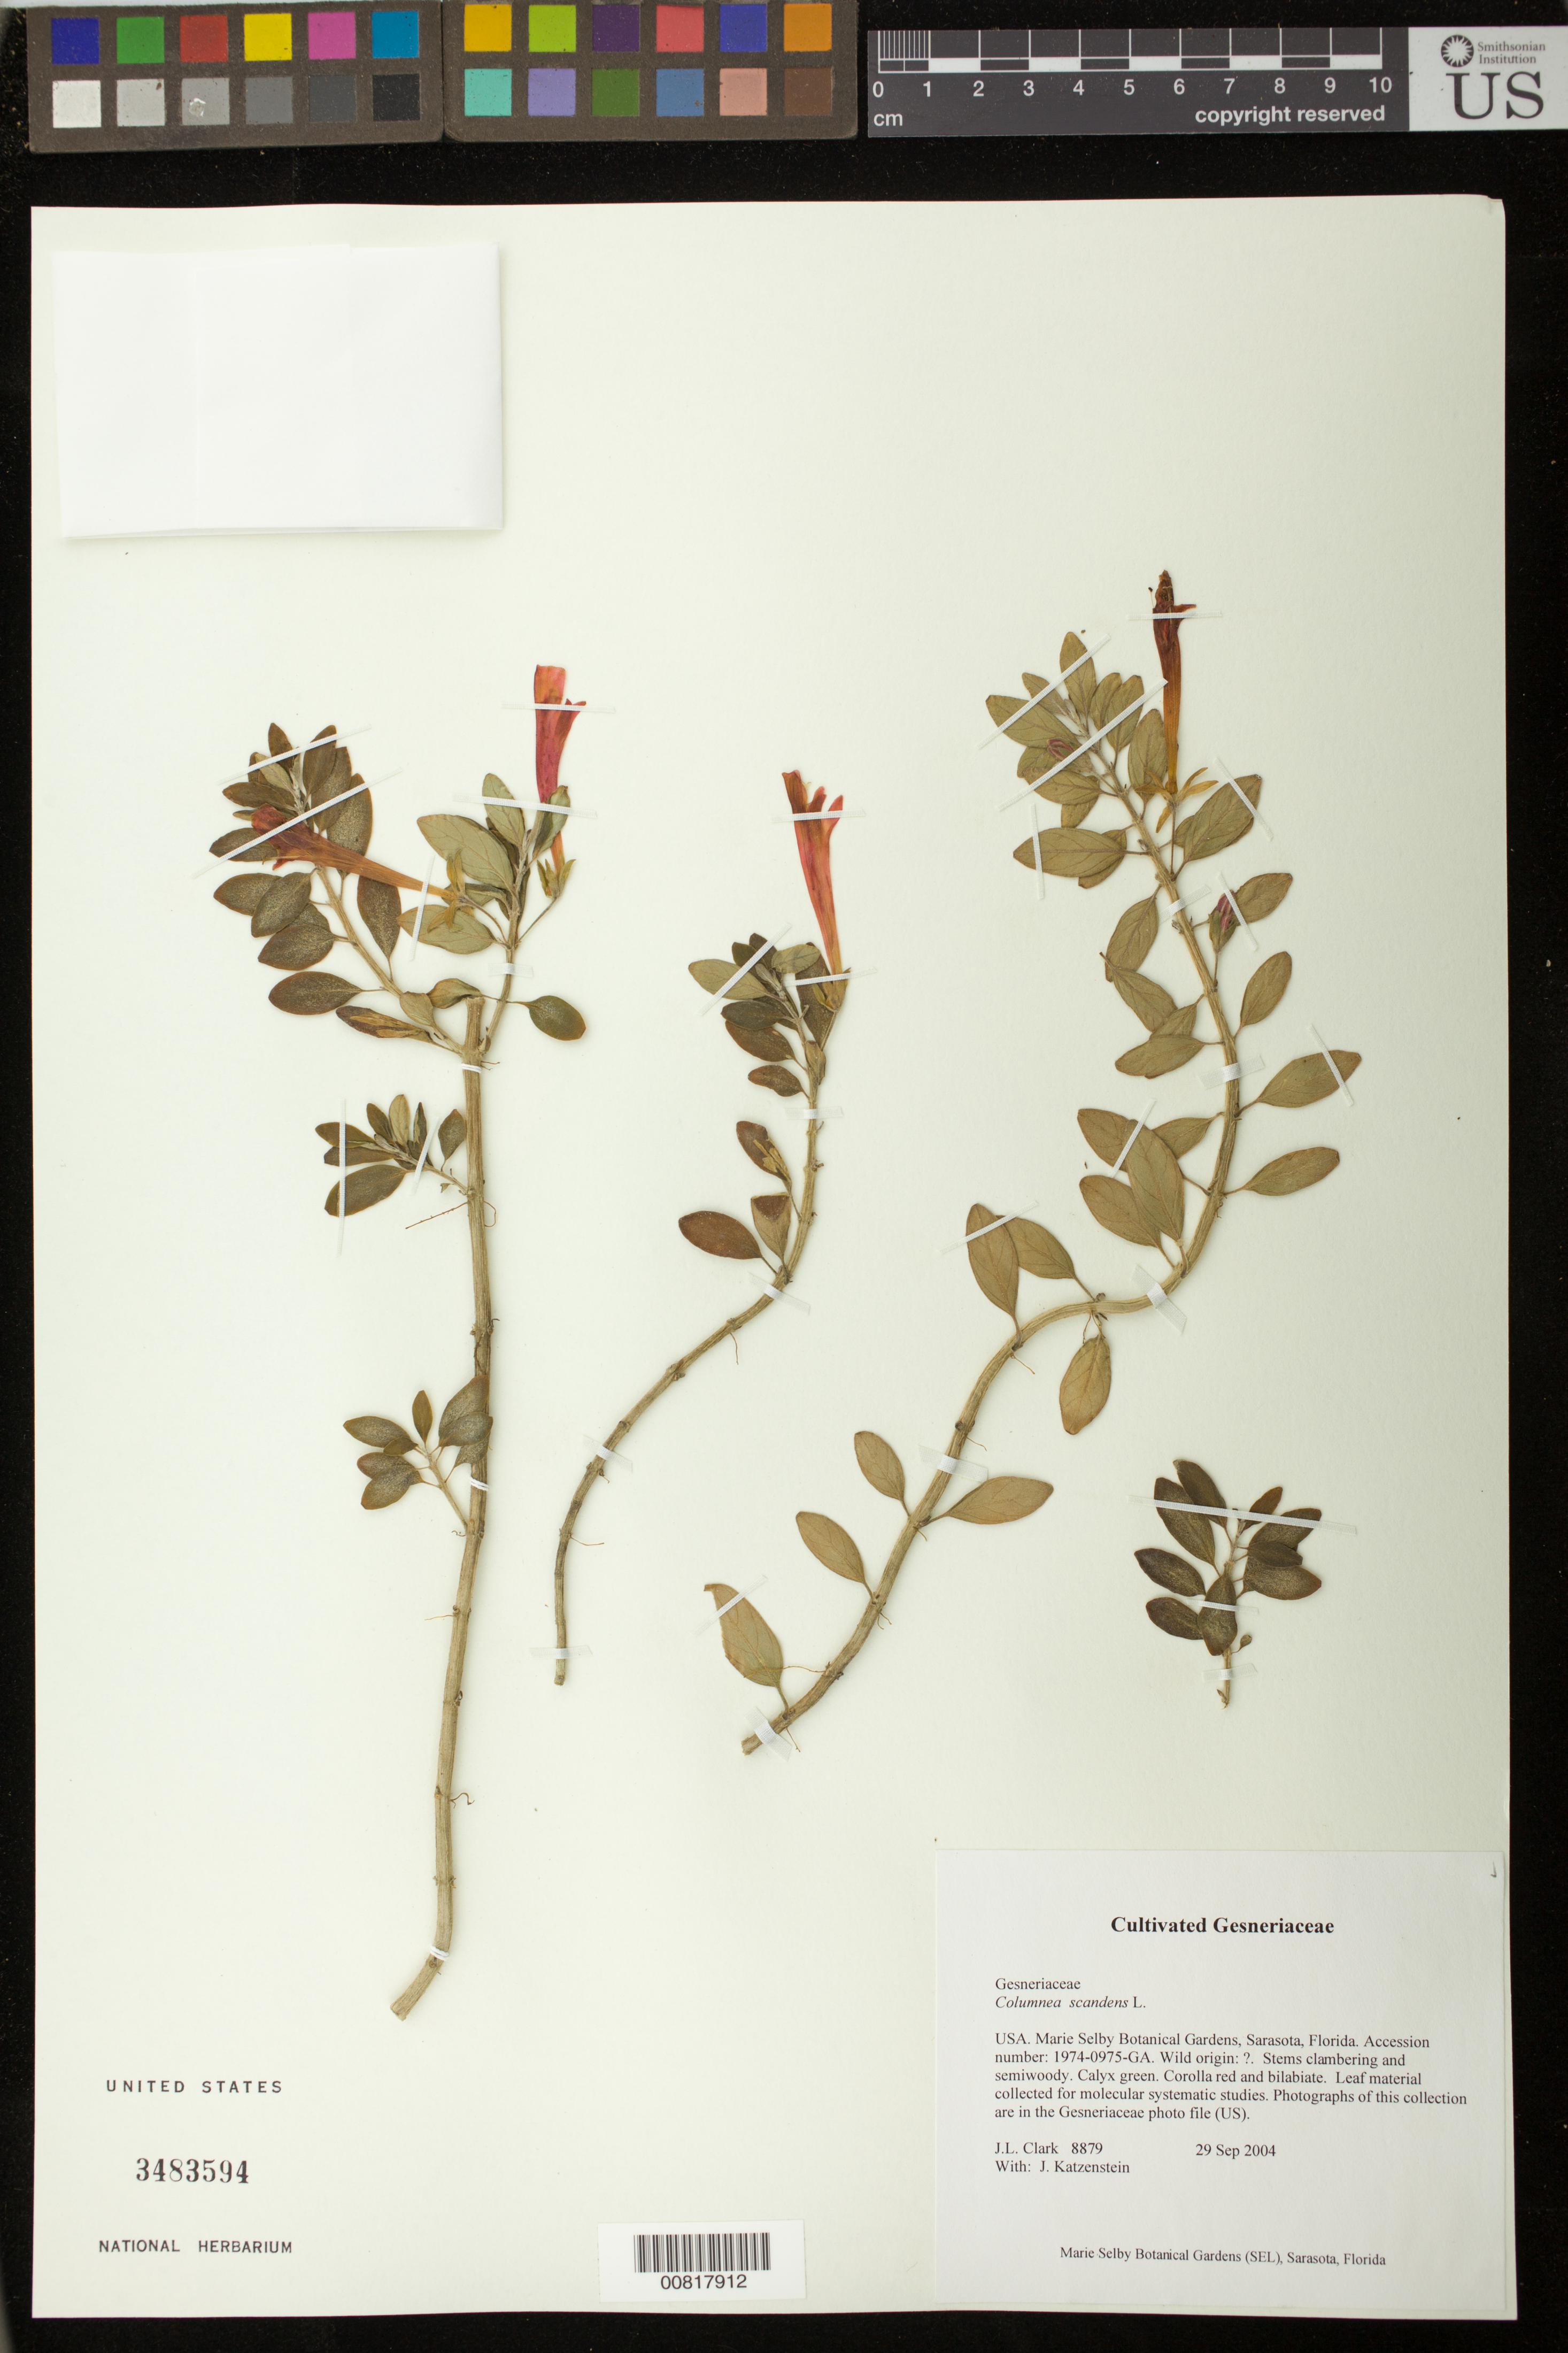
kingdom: Plantae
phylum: Tracheophyta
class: Magnoliopsida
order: Lamiales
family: Gesneriaceae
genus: Columnea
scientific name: Columnea scandens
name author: L.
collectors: J. L. Clark & J. Katzenstein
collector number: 8879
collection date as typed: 29 Sep 2004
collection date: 2004-09-29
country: United States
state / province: Florida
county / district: Sarasota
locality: Marie Selby Botanical Gardens, Sarasota, Florida.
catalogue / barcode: US 3483594